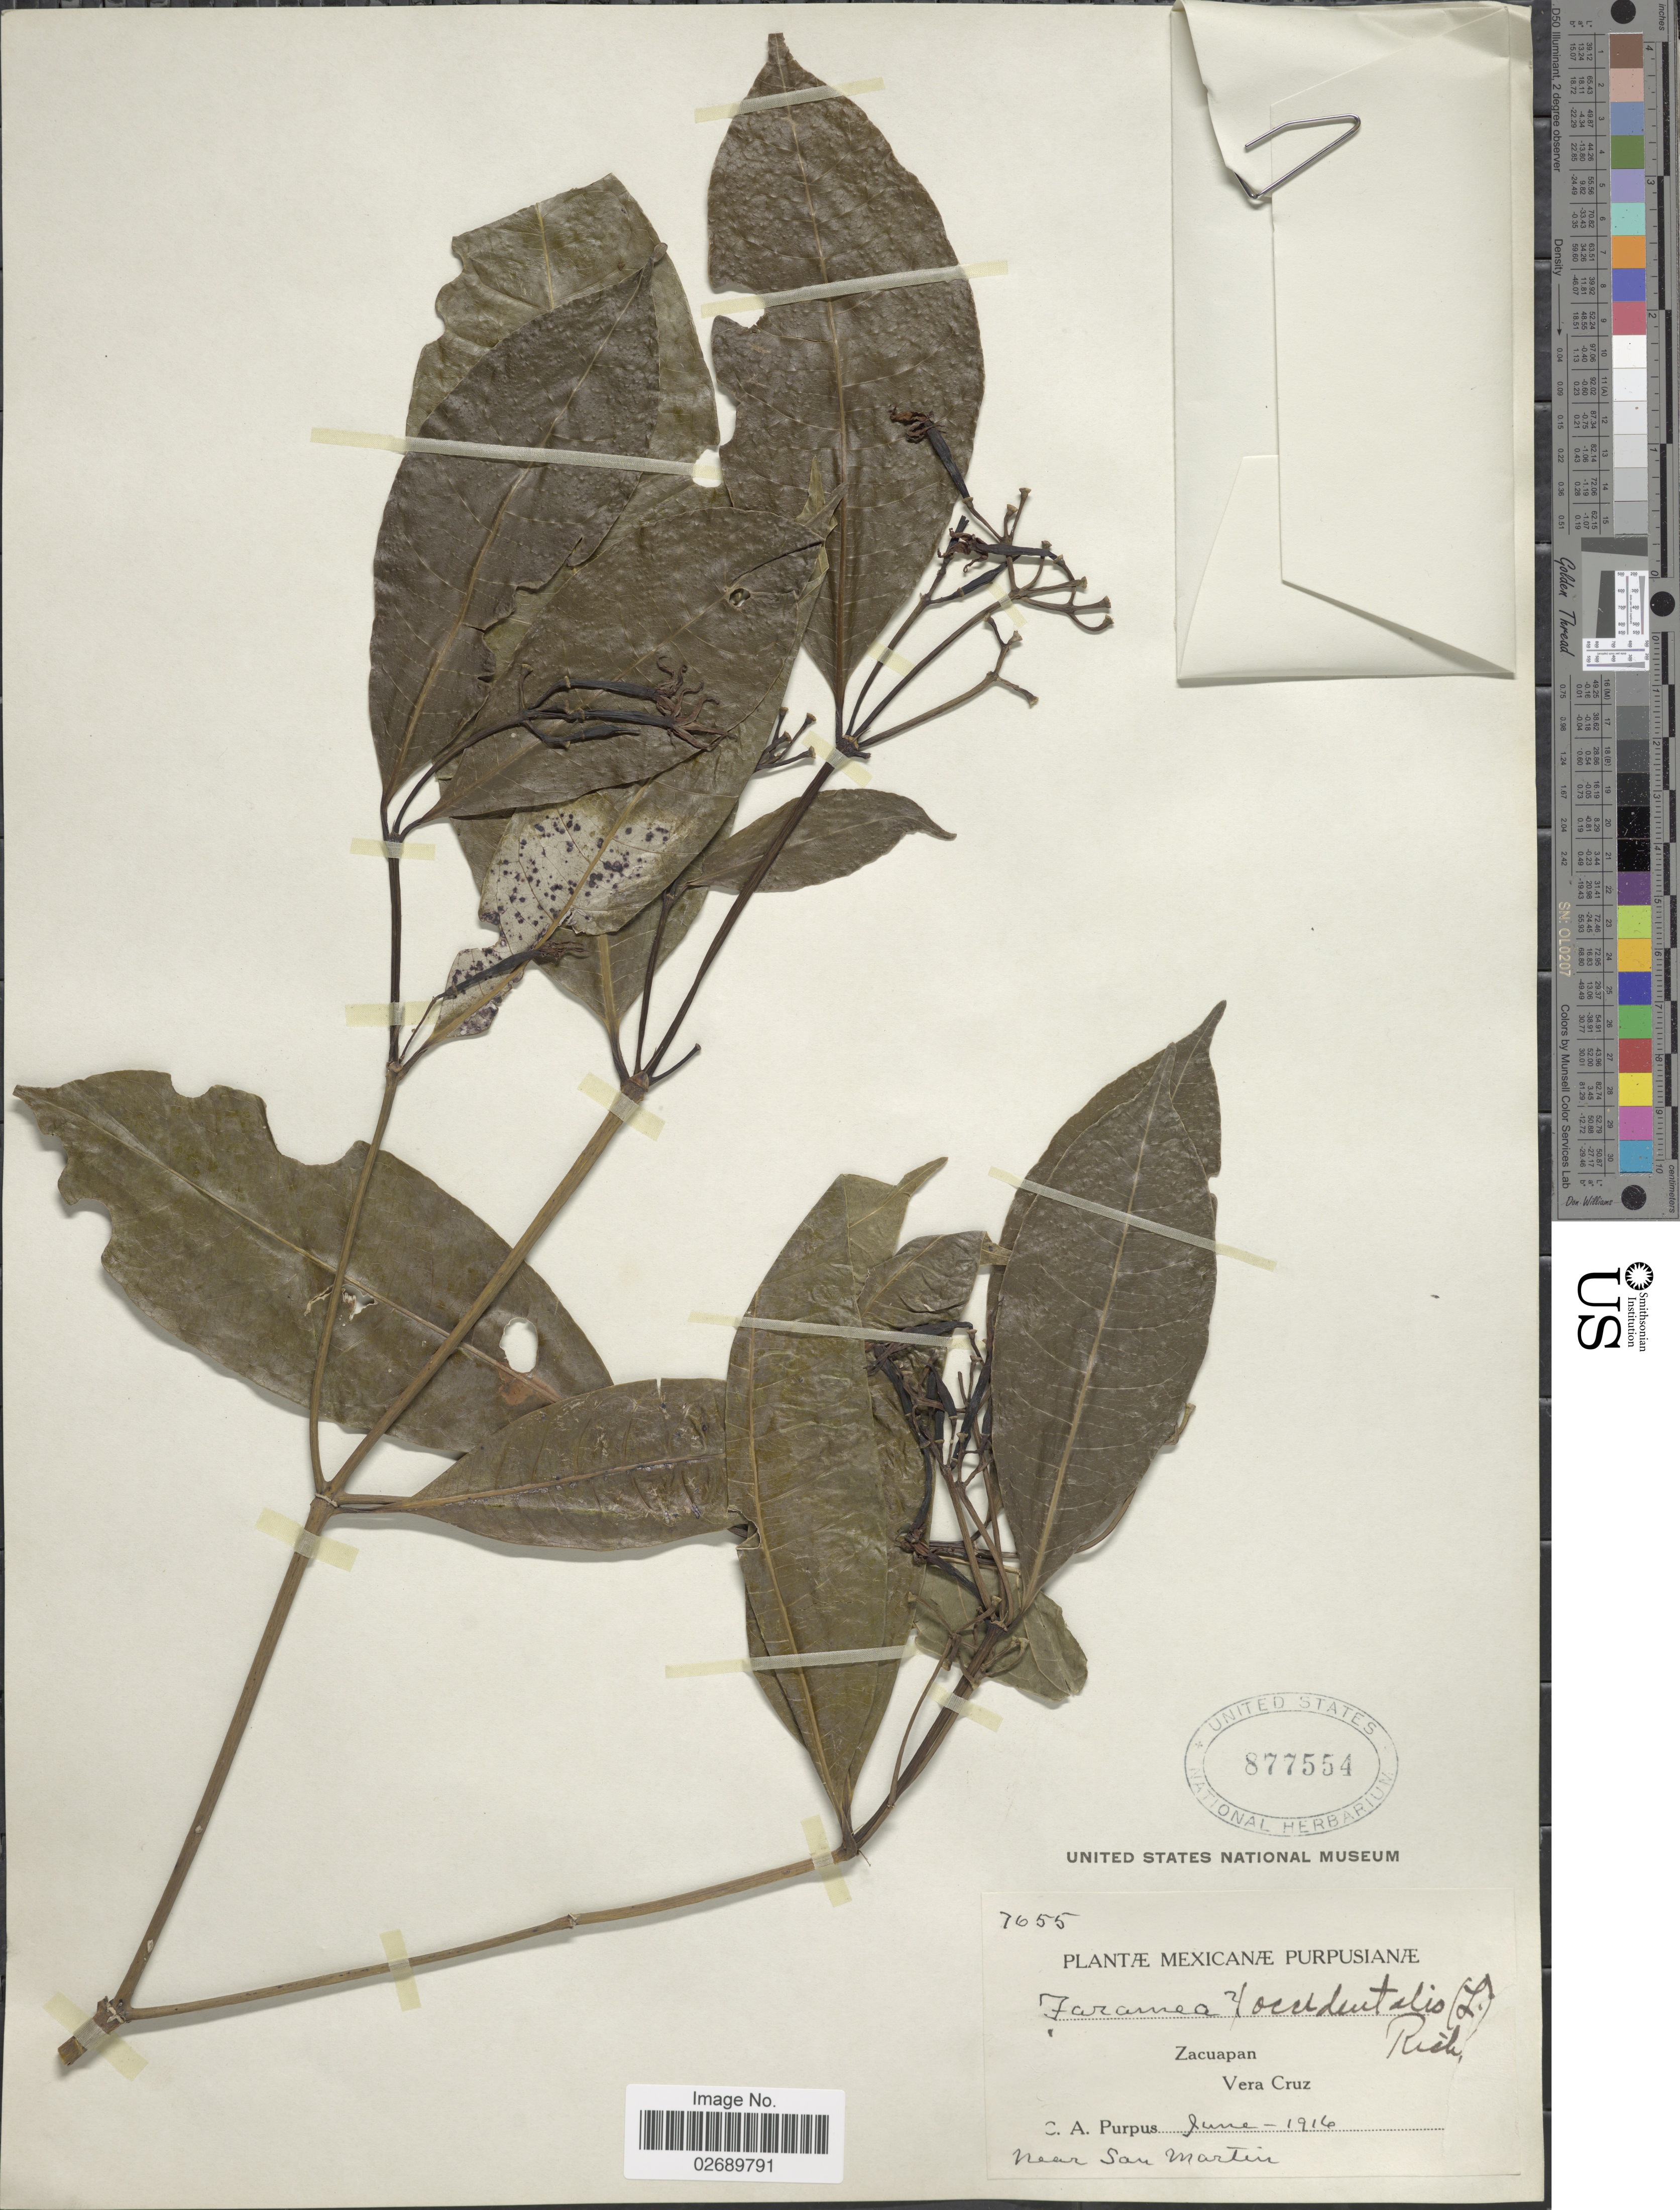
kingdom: Plantae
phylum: Tracheophyta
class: Magnoliopsida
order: Gentianales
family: Rubiaceae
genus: Faramea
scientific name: Faramea occidentalis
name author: (L.) A. Rich.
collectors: C. A. Purpus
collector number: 7655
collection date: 1916-06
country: Mexico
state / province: Veracruz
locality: Zacuapan. Near San Martin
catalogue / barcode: US 877554